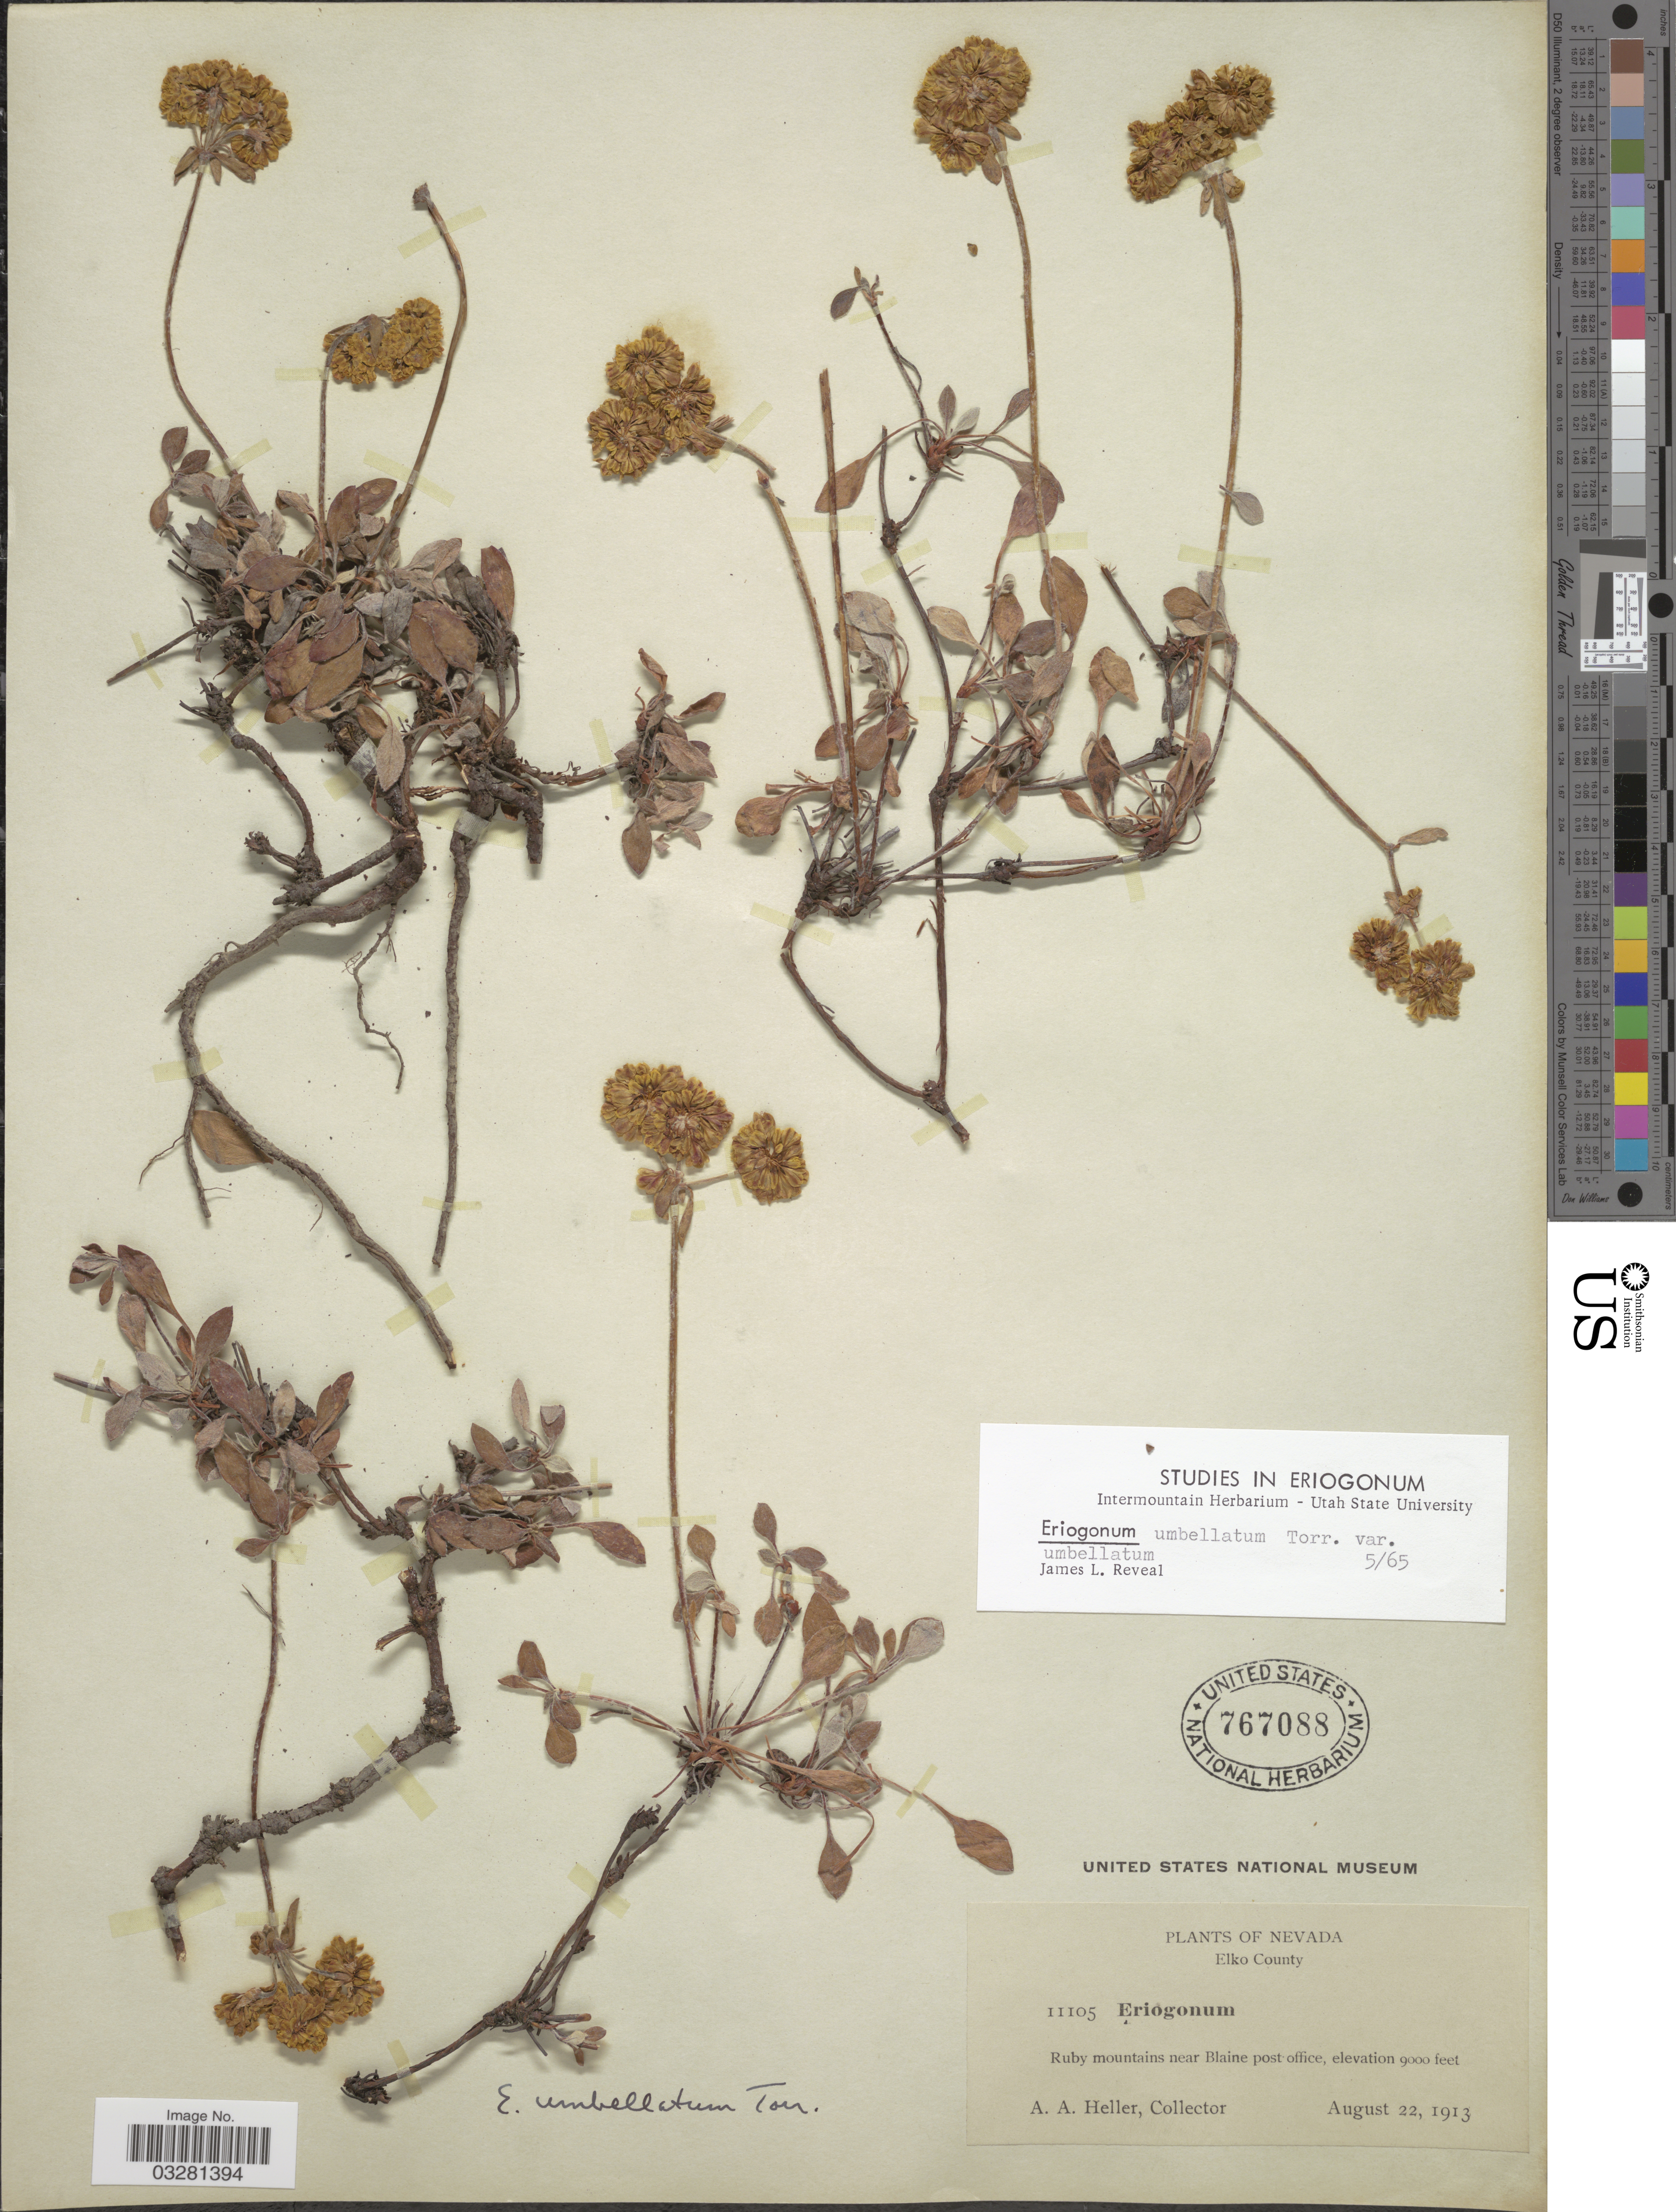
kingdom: Plantae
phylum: Tracheophyta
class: Magnoliopsida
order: Caryophyllales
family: Polygonaceae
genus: Eriogonum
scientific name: Eriogonum umbellatum var. umbellatum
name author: Torr.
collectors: A. A. Heller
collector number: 11105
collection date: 1913-08-22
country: United States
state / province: Nevada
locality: Elko County. Ruby mountains near Blaine post office..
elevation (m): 2743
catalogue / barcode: US 767088